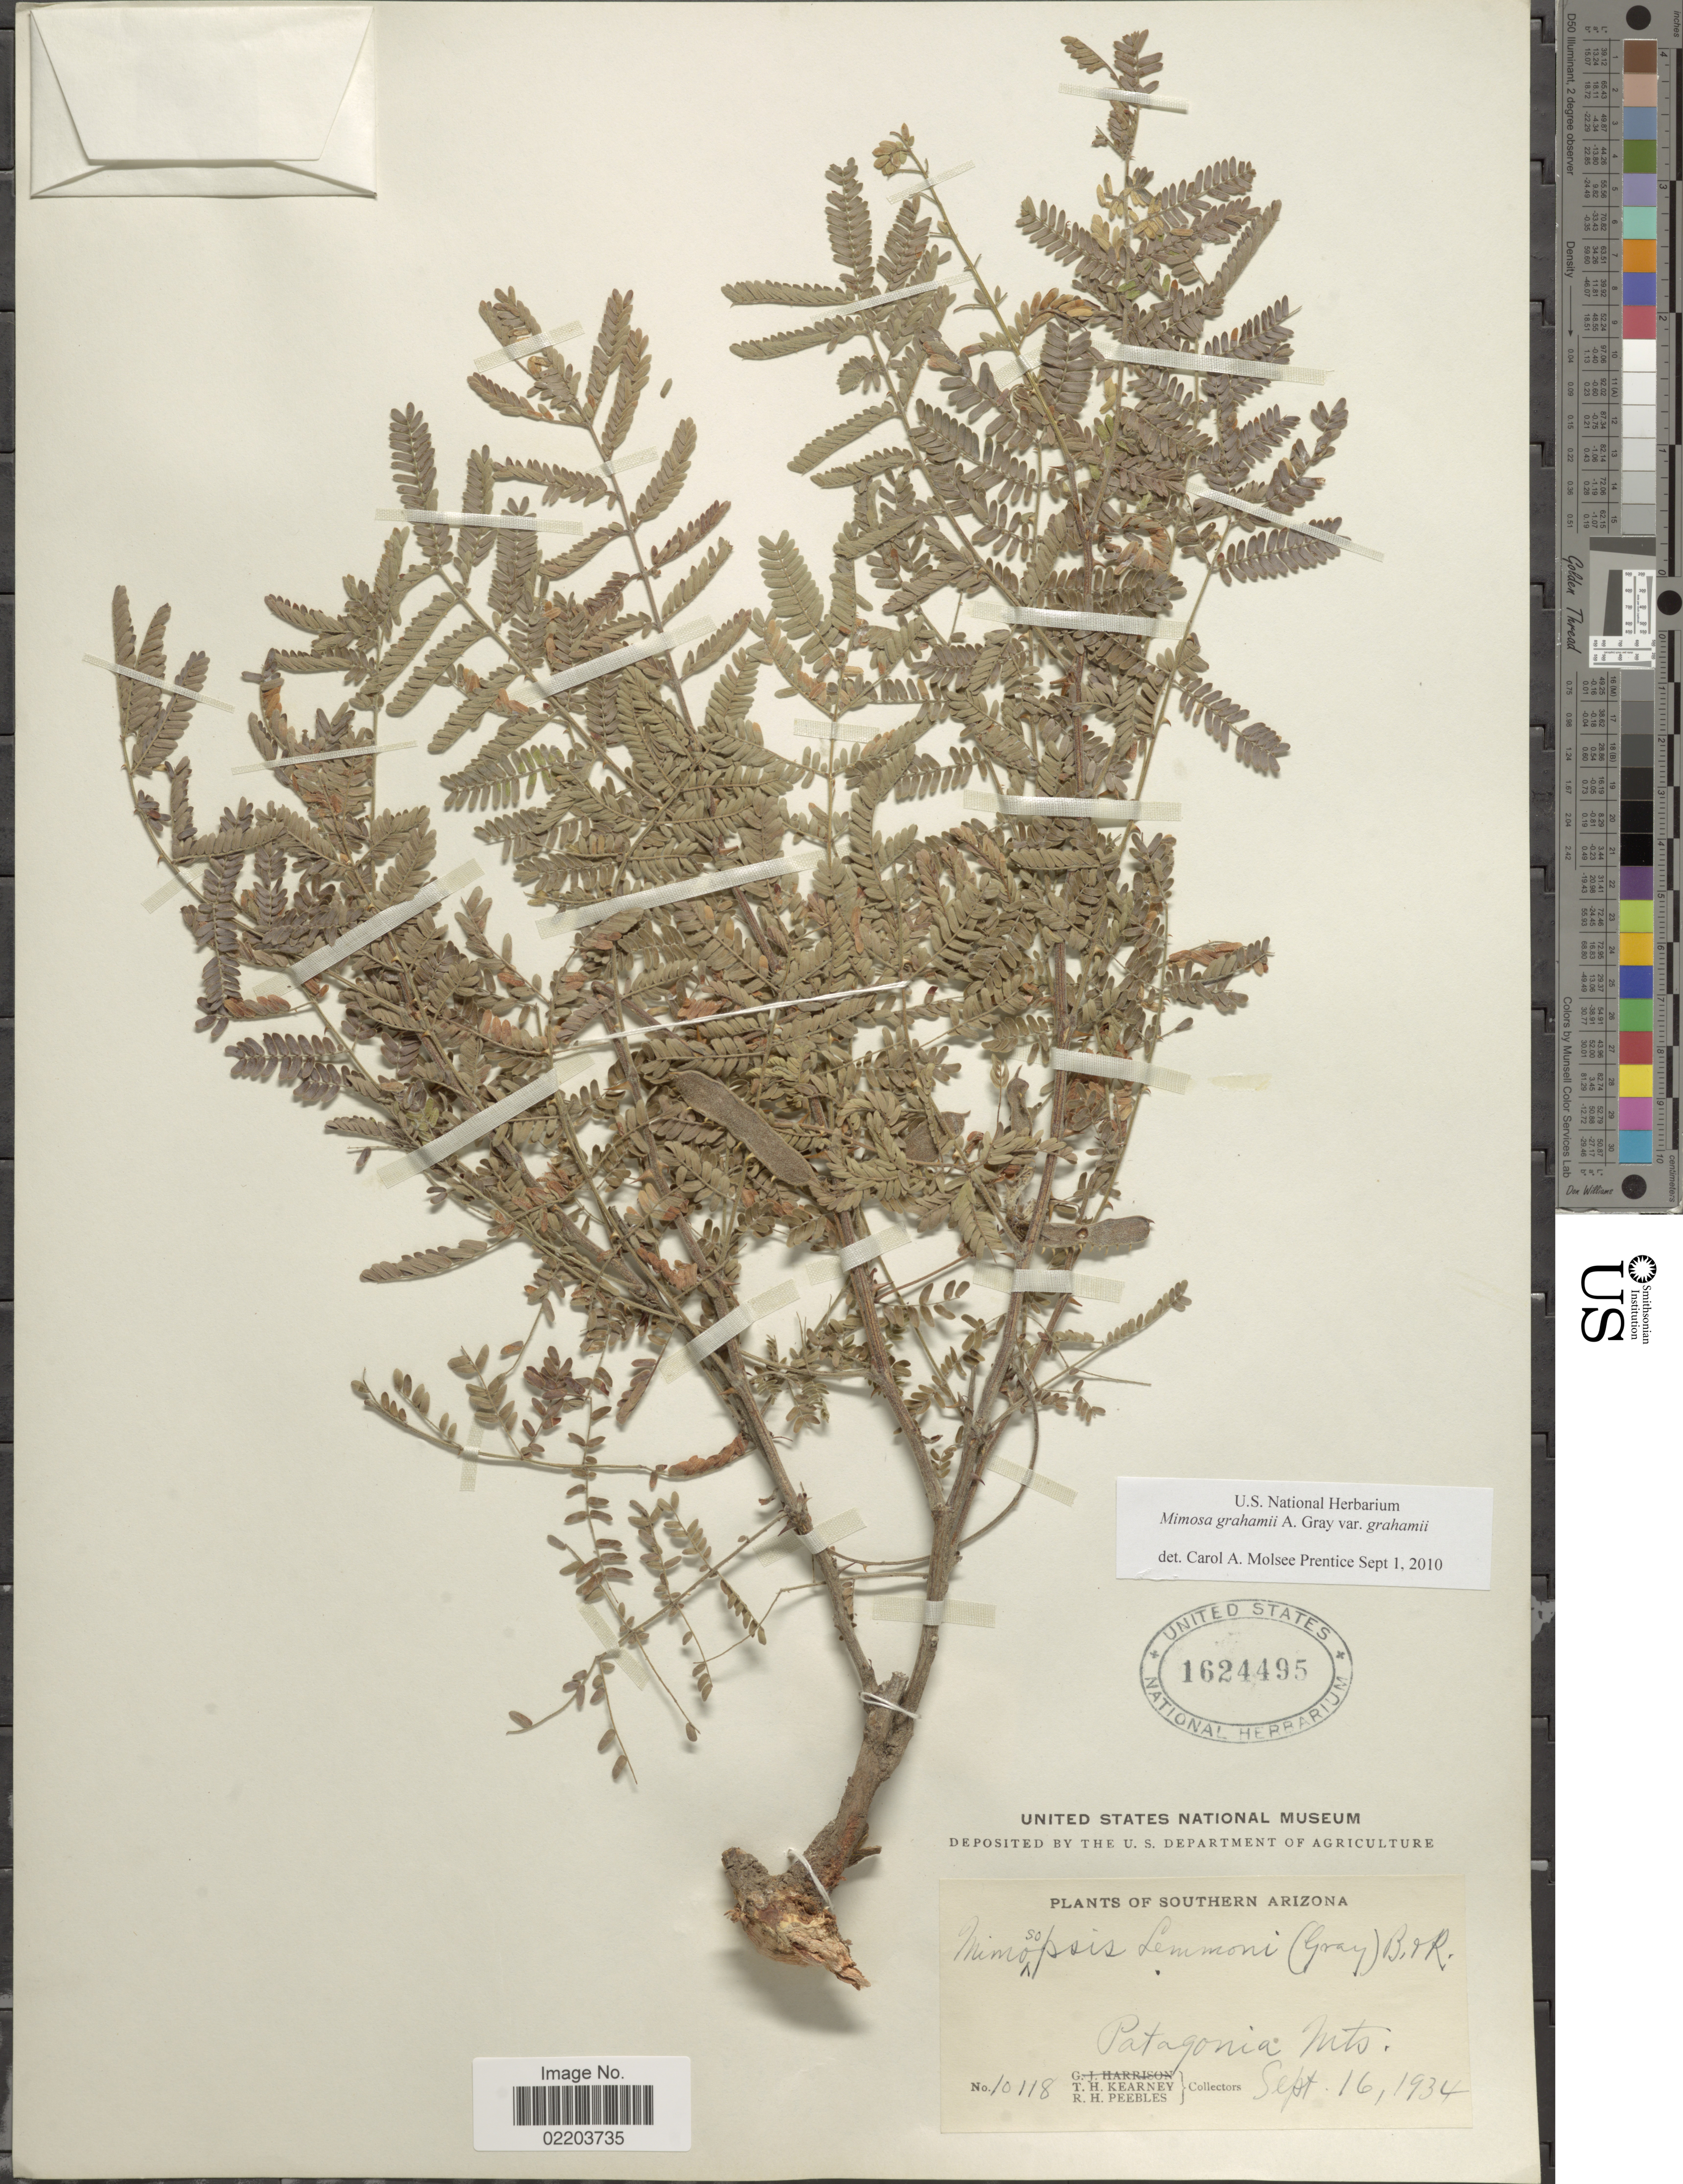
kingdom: Plantae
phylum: Tracheophyta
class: Magnoliopsida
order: Fabales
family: Fabaceae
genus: Mimosa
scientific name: Mimosa grahamii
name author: A. Gray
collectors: T. H. Kearney & R. H. Peebles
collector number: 10118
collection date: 1934-09-16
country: United States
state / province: Arizona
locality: Southern Arizona, Patagonia Mts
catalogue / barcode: US 1624495